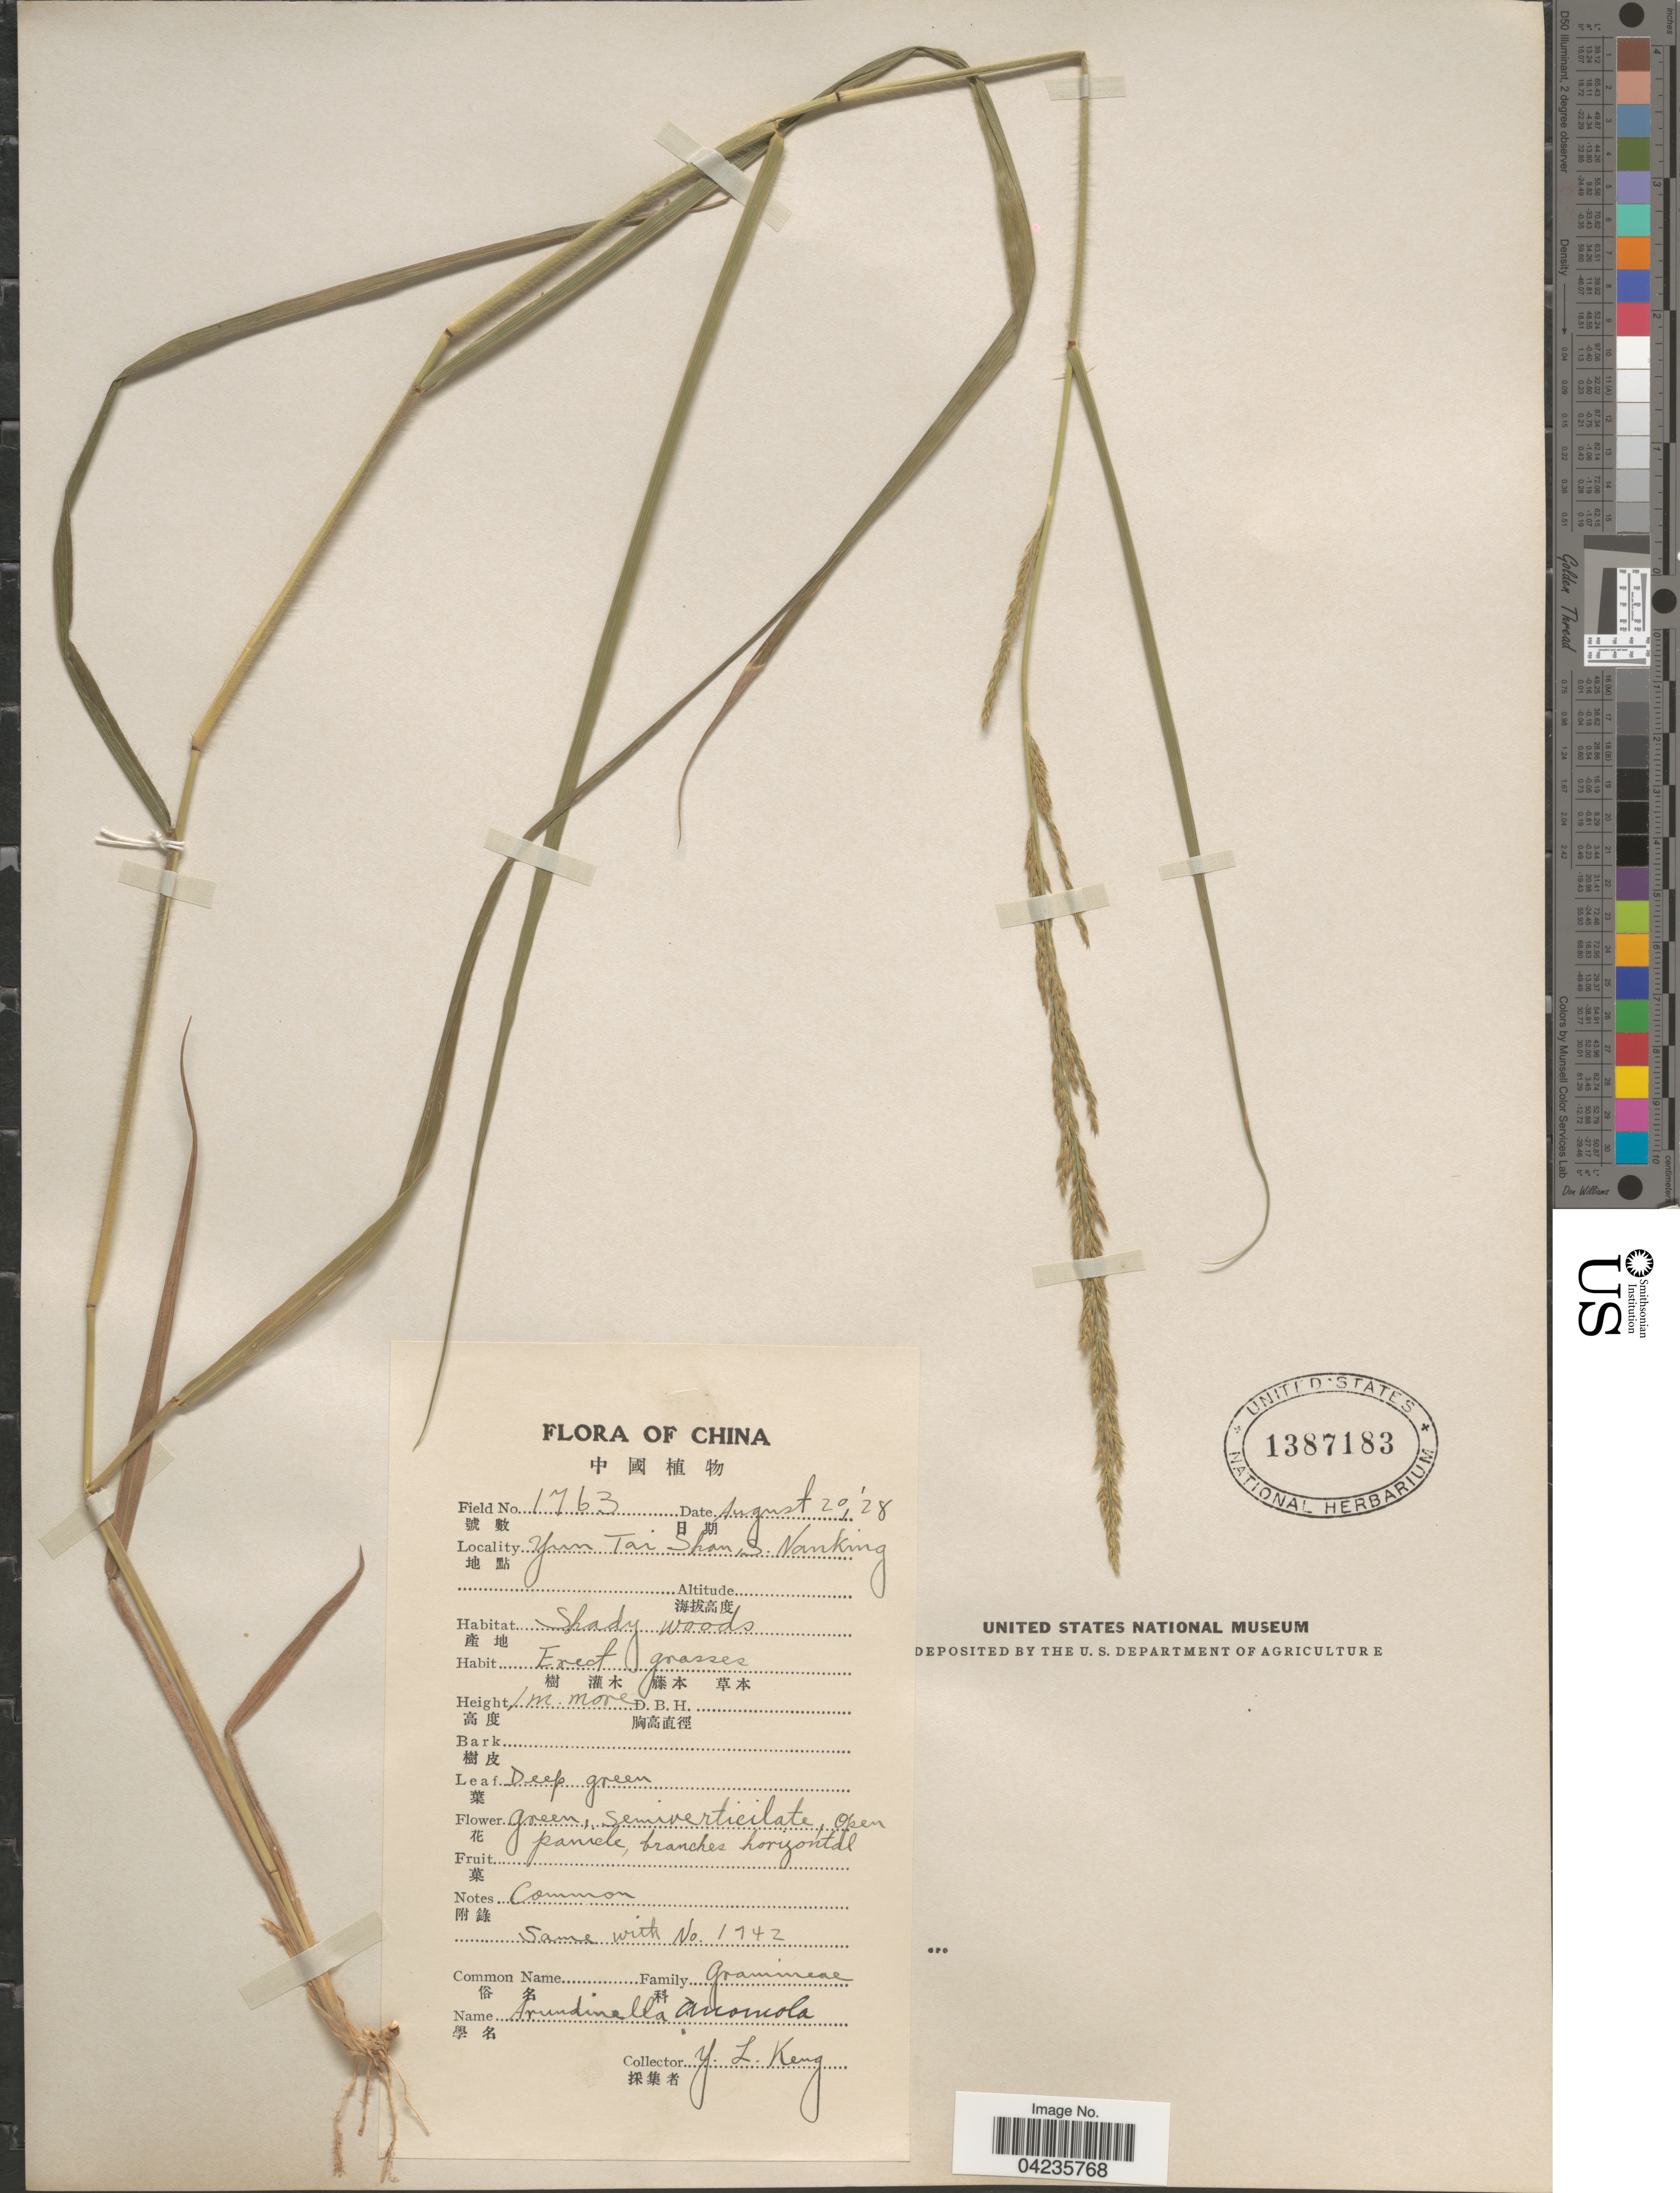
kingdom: Plantae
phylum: Tracheophyta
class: Liliopsida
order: Poales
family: Poaceae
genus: Arundinella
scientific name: Arundinella hirta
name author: (Thunb.) Tanaka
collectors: Y. L. Keng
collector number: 1763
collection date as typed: Transcribed d/m/y: 20/8/28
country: China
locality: Yun Tai Shan, S. Nanking.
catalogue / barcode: US 1387183